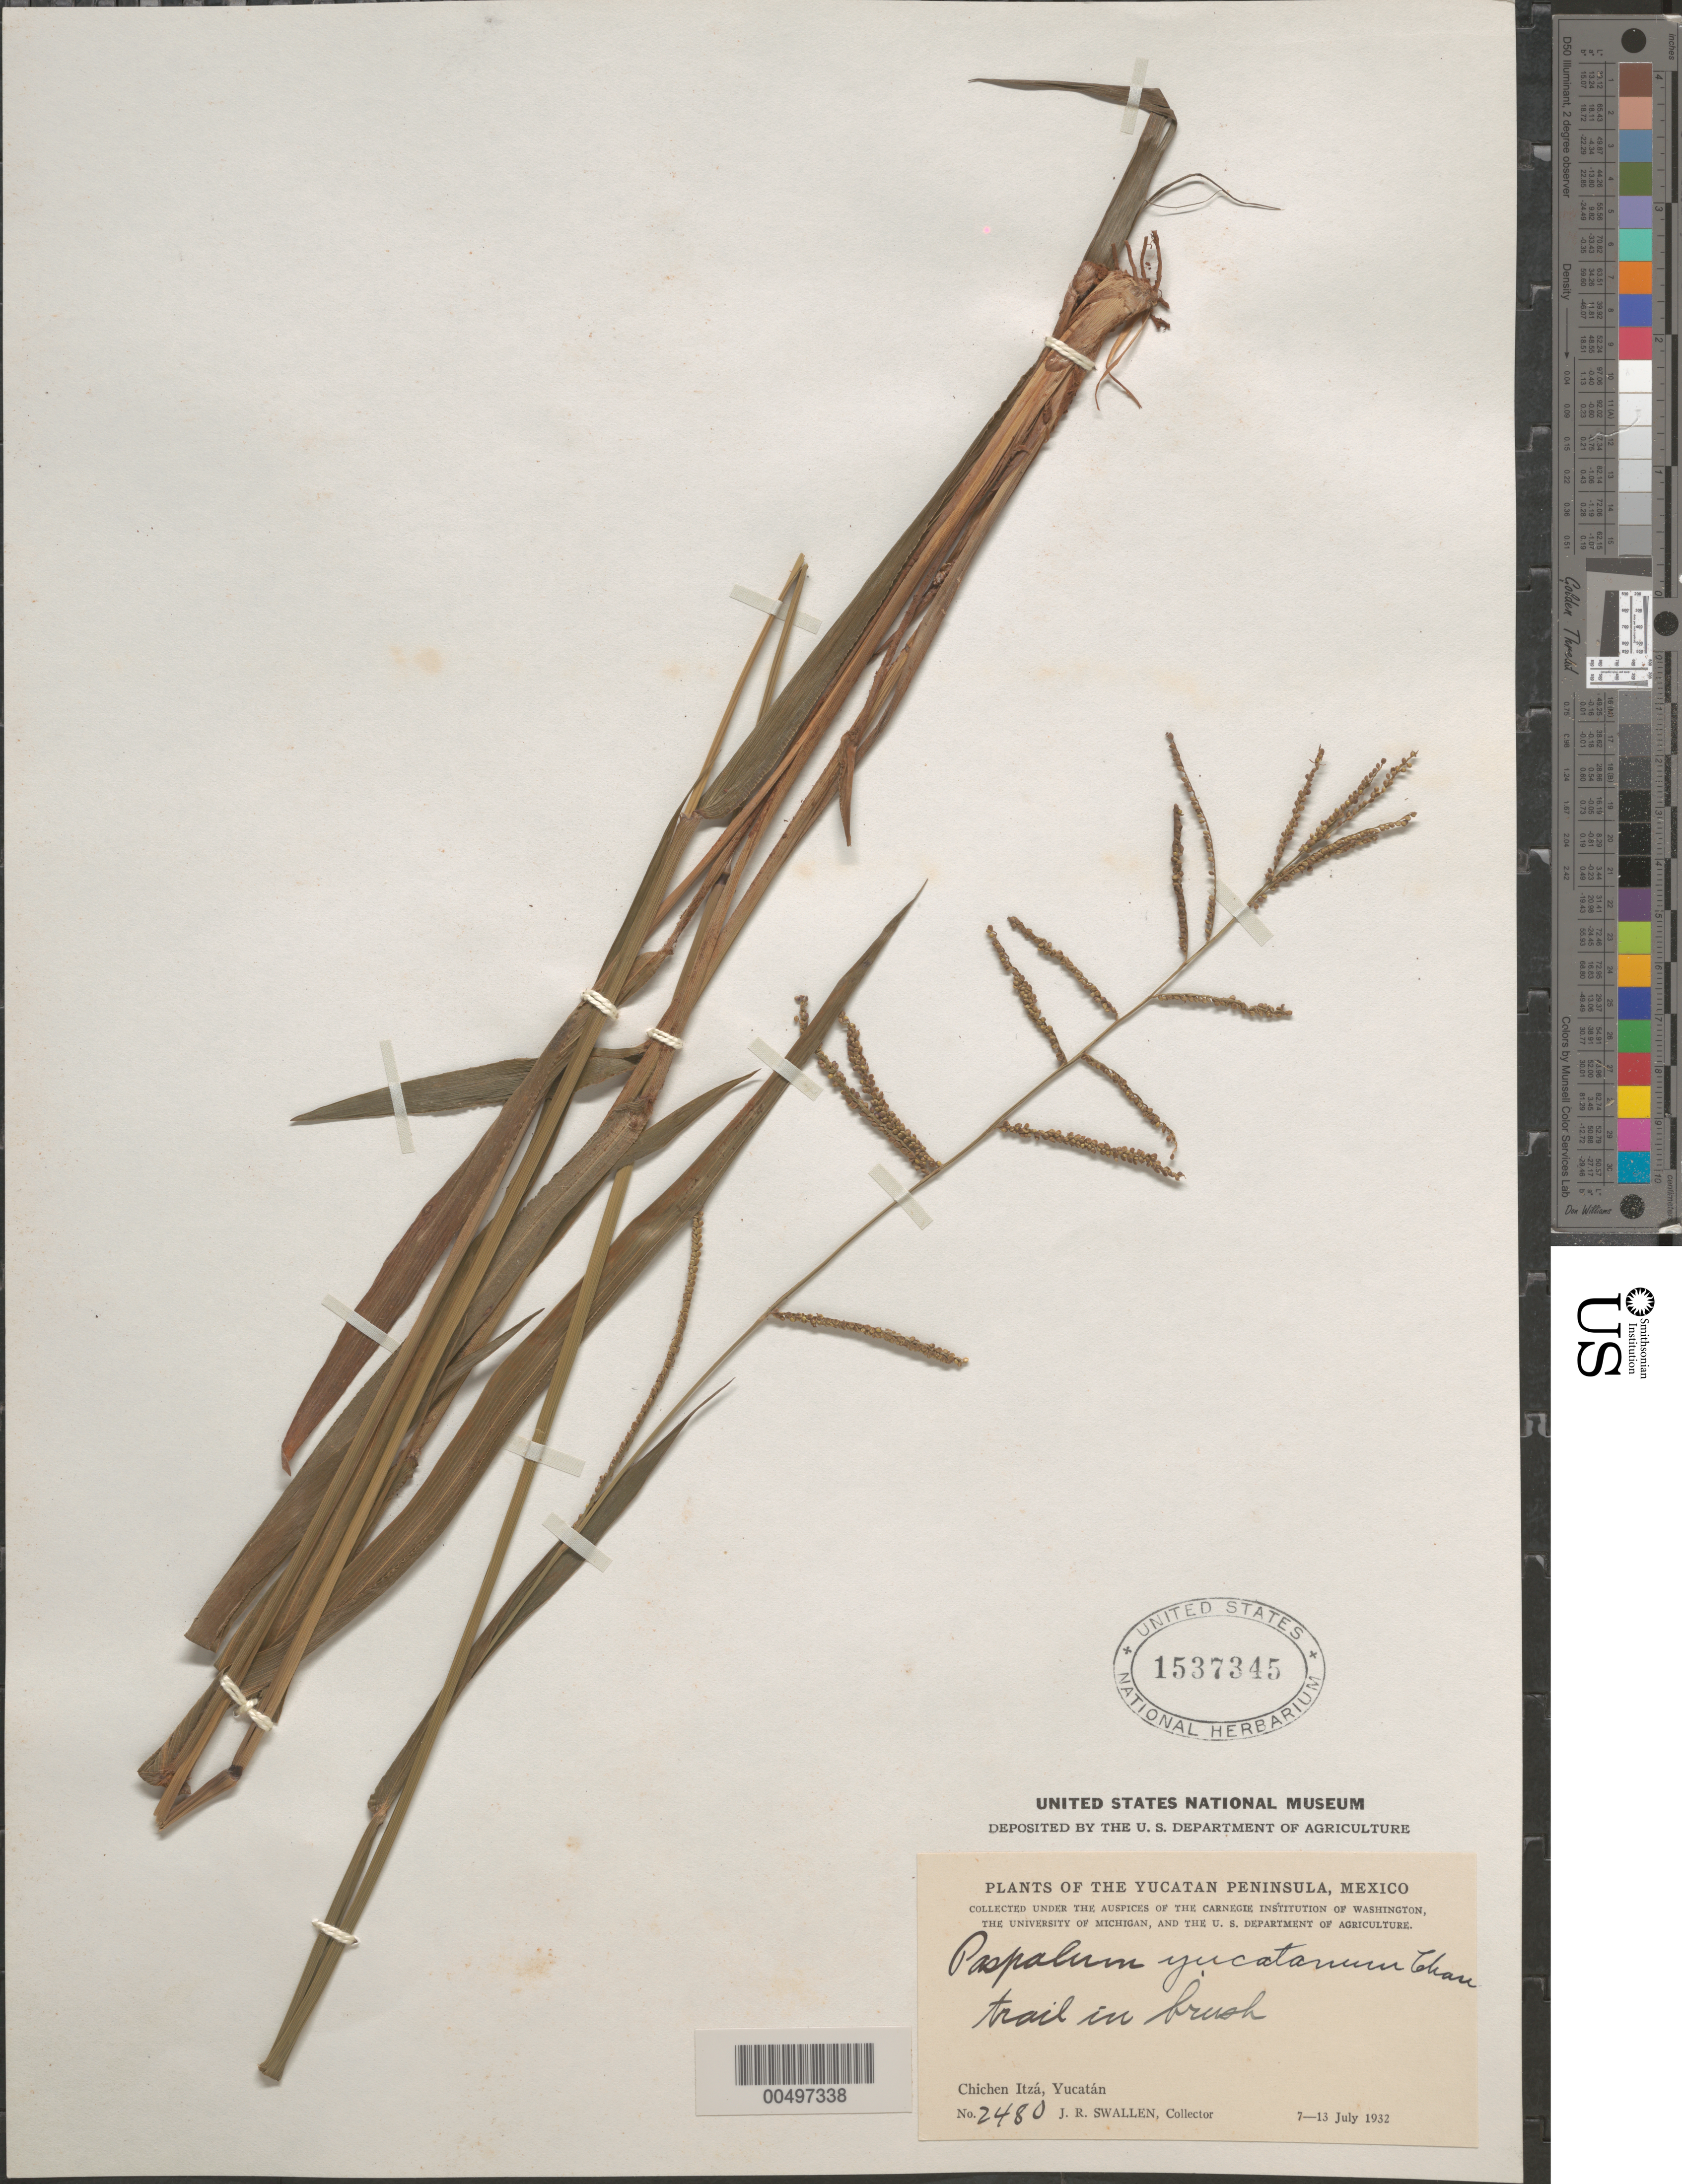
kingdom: Plantae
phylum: Tracheophyta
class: Liliopsida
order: Poales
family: Poaceae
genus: Paspalum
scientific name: Paspalum blodgettii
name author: Chapm.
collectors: J. R. Swallen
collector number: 2480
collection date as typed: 7 Jul 1932 to 13 Jul 1932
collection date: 1932-07-07/1932-07-13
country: Mexico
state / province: Yucatan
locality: Yucatan Peninsula, Chichen Itz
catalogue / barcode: US 1537345